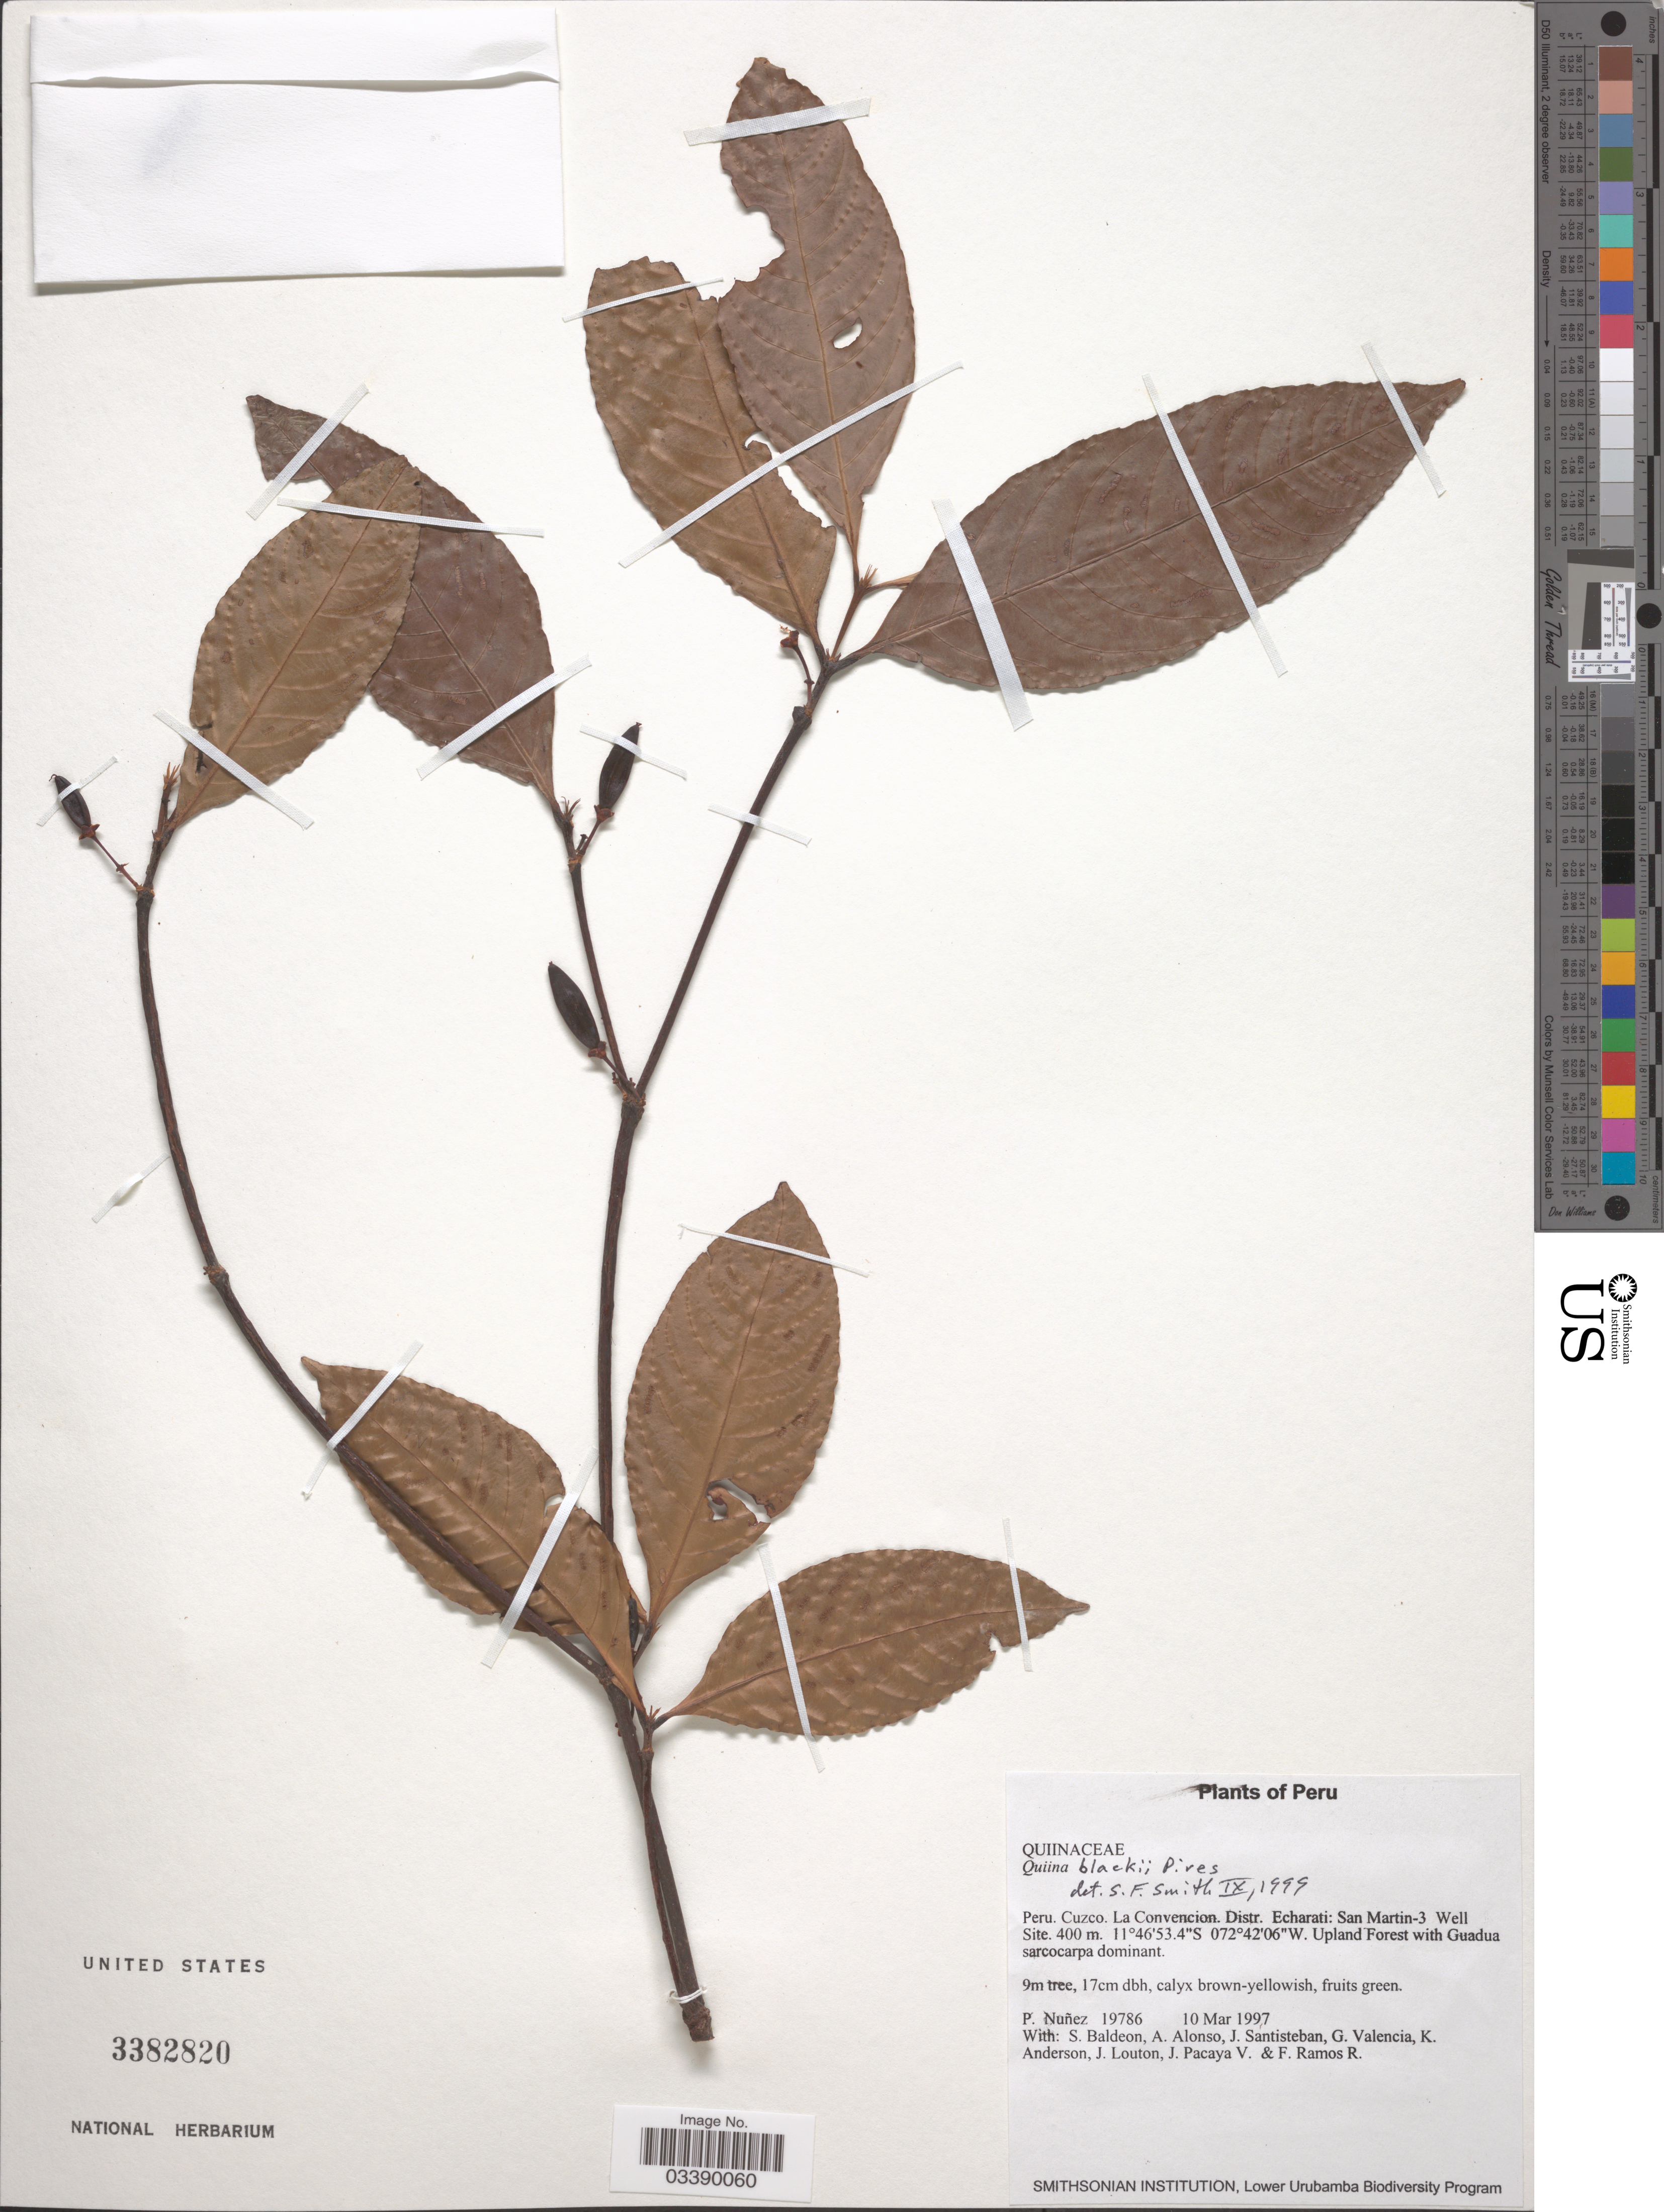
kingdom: Plantae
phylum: Tracheophyta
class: Magnoliopsida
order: Malpighiales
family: Quiinaceae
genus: Quiina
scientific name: Quiina blackii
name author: Pires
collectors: P. Nuñez V., S. Baldeon, A. Alonso, J. Santisteban & et al.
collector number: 19786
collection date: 1997-03-10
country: Peru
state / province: Cusco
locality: Cuzco. La Convencion. Distr. Echarati: San Martin-3 Well Site.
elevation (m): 400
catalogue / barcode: US 3382820